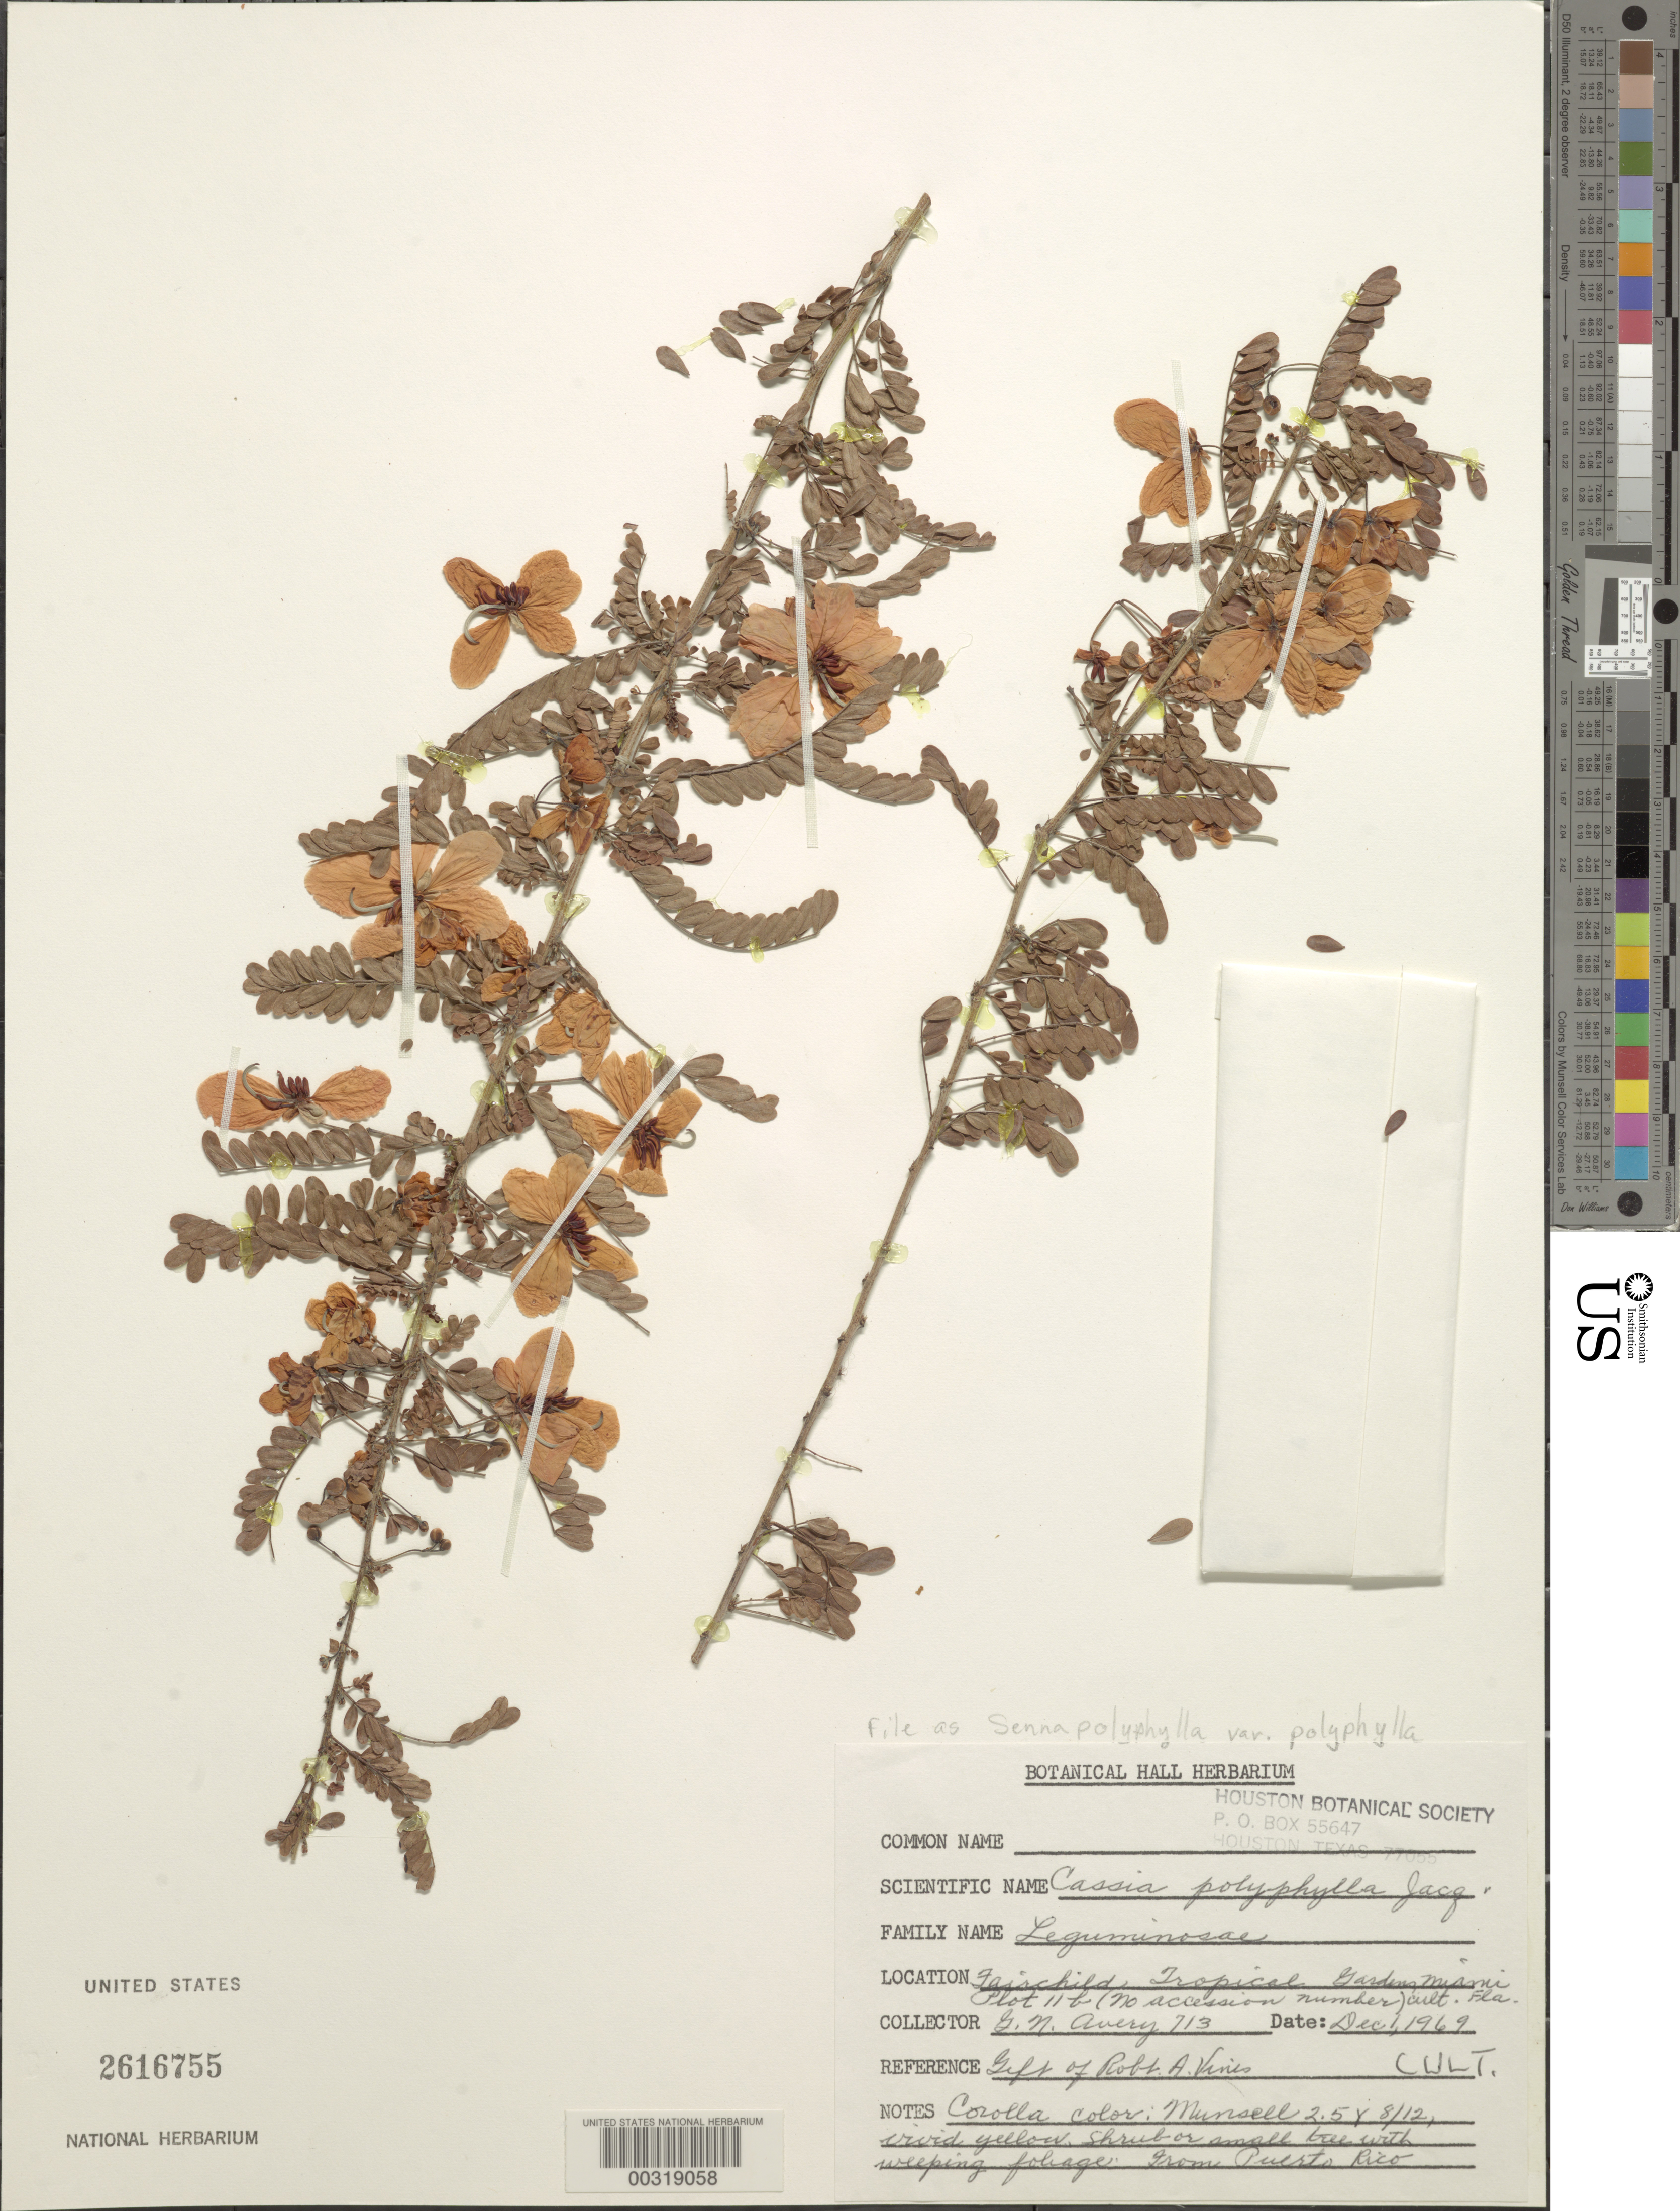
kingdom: Plantae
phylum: Tracheophyta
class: Magnoliopsida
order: Fabales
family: Fabaceae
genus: Senna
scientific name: Senna polyphylla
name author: (Jacq.) H.S. Irwin & Barneby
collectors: J. N. Rose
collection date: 1969-09-27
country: United States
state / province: Florida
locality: Coconut Grove, former home of David Fairchild, the Kampong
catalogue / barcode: US 2616755